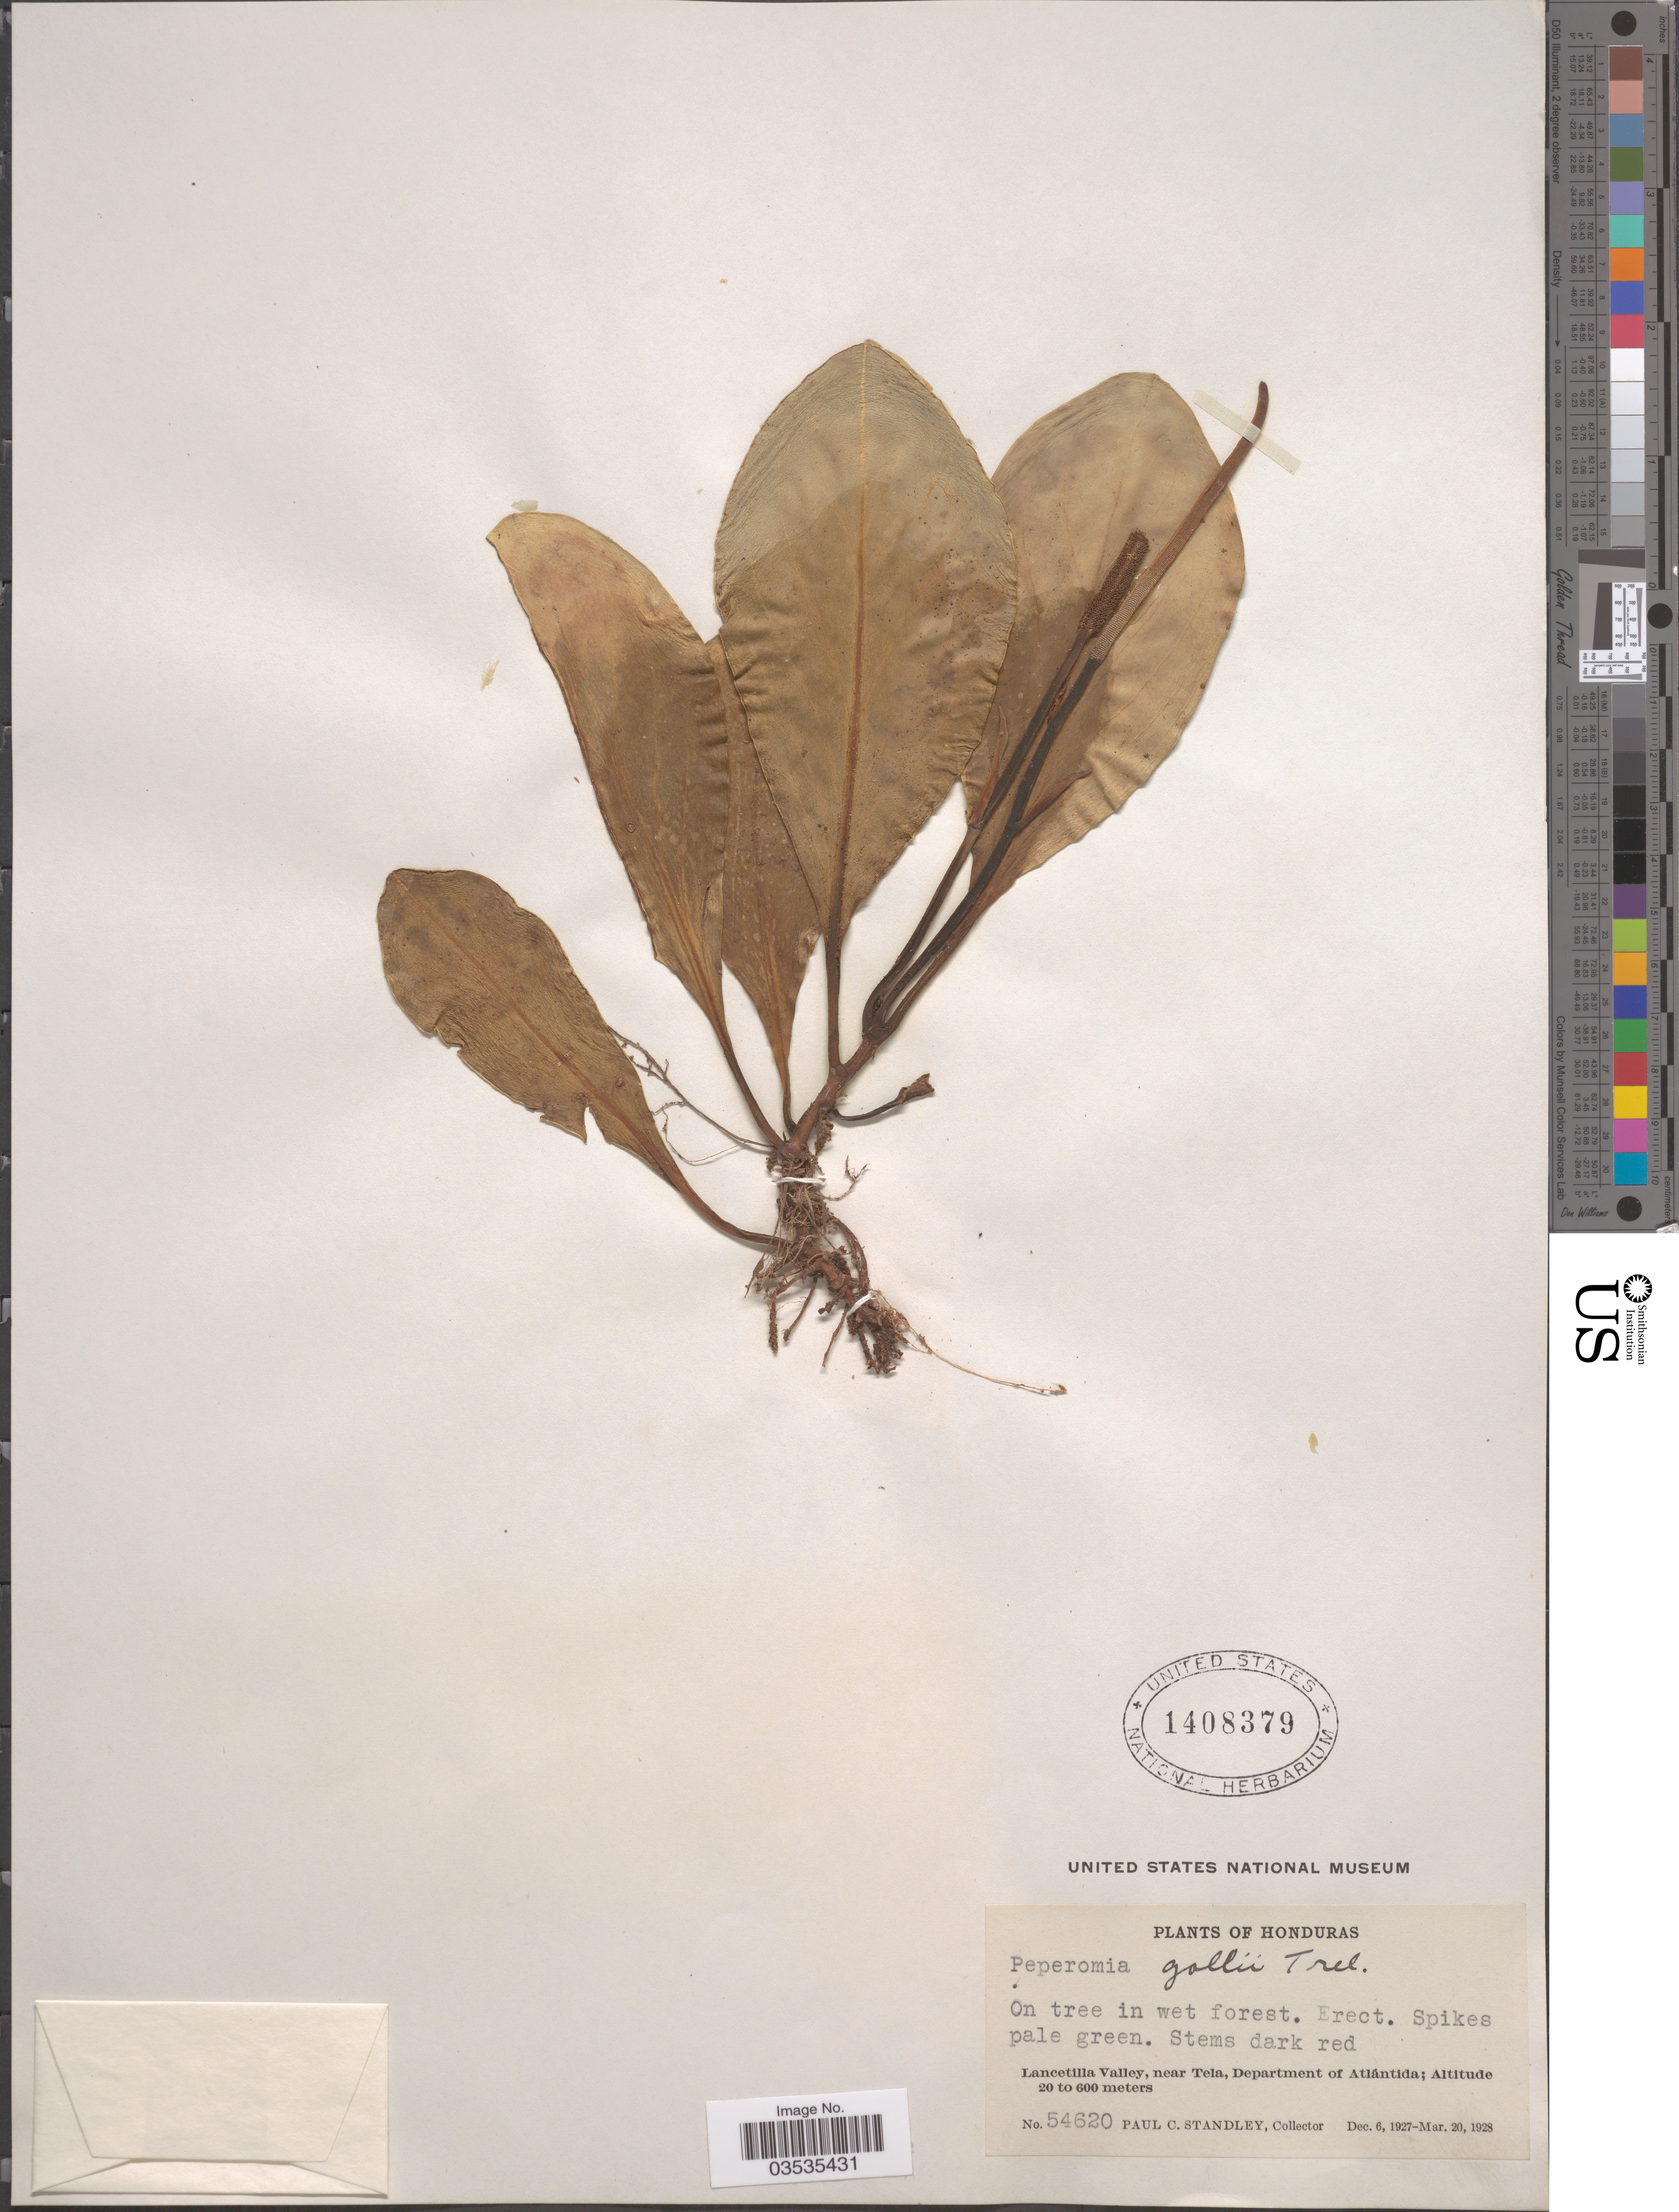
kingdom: Plantae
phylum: Tracheophyta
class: Magnoliopsida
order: Piperales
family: Piperaceae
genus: Peperomia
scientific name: Peperomia gollii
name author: Trel.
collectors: P. C. Standley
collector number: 54620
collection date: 1927-12-06/1928-03-20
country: Honduras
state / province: Atlantida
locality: Lancetilla Valley, near Tela, Department of Atlántida.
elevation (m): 20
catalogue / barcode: US 1408379